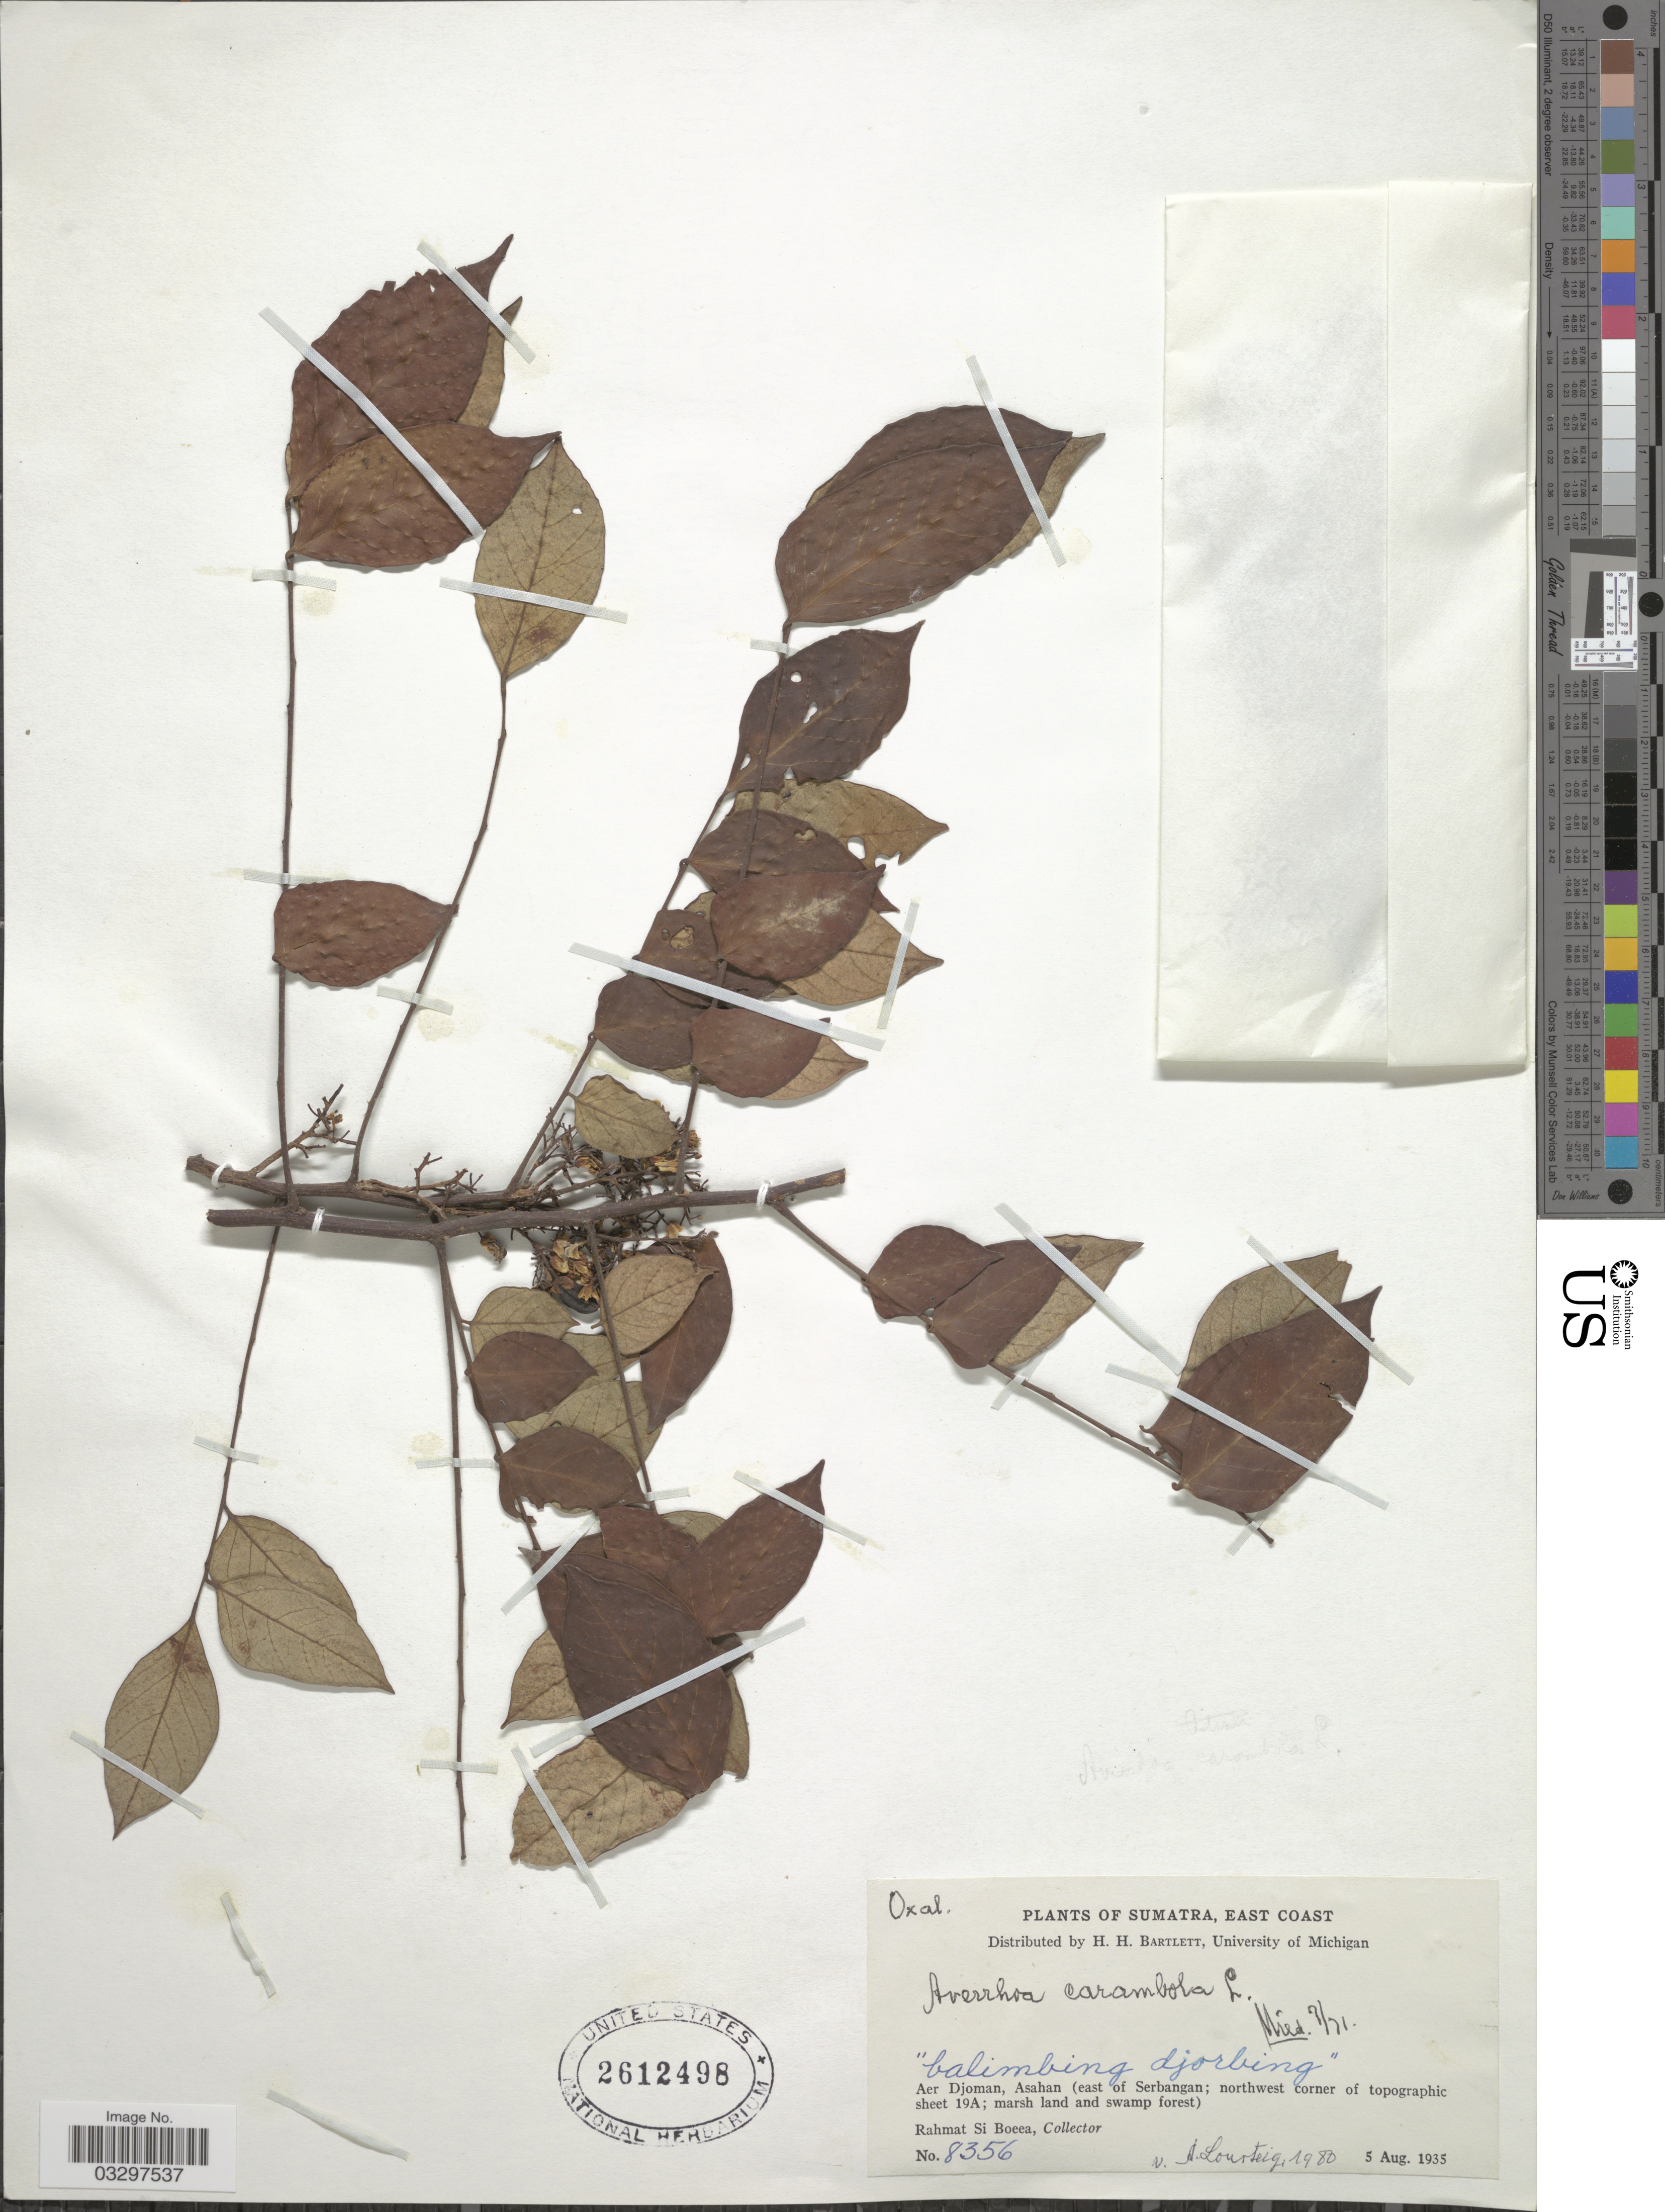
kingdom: Plantae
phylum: Tracheophyta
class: Magnoliopsida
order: Oxalidales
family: Oxalidaceae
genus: Averrhoa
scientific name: Averrhoa carambola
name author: L.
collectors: Rahmat Si Boeea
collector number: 8356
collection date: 1935-08-05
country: Indonesia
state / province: Sumatra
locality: East Coast. Aer Djoman, Asahan (east of Serbangan; northwest corner of topographic sheet 19A).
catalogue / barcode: US 2612498